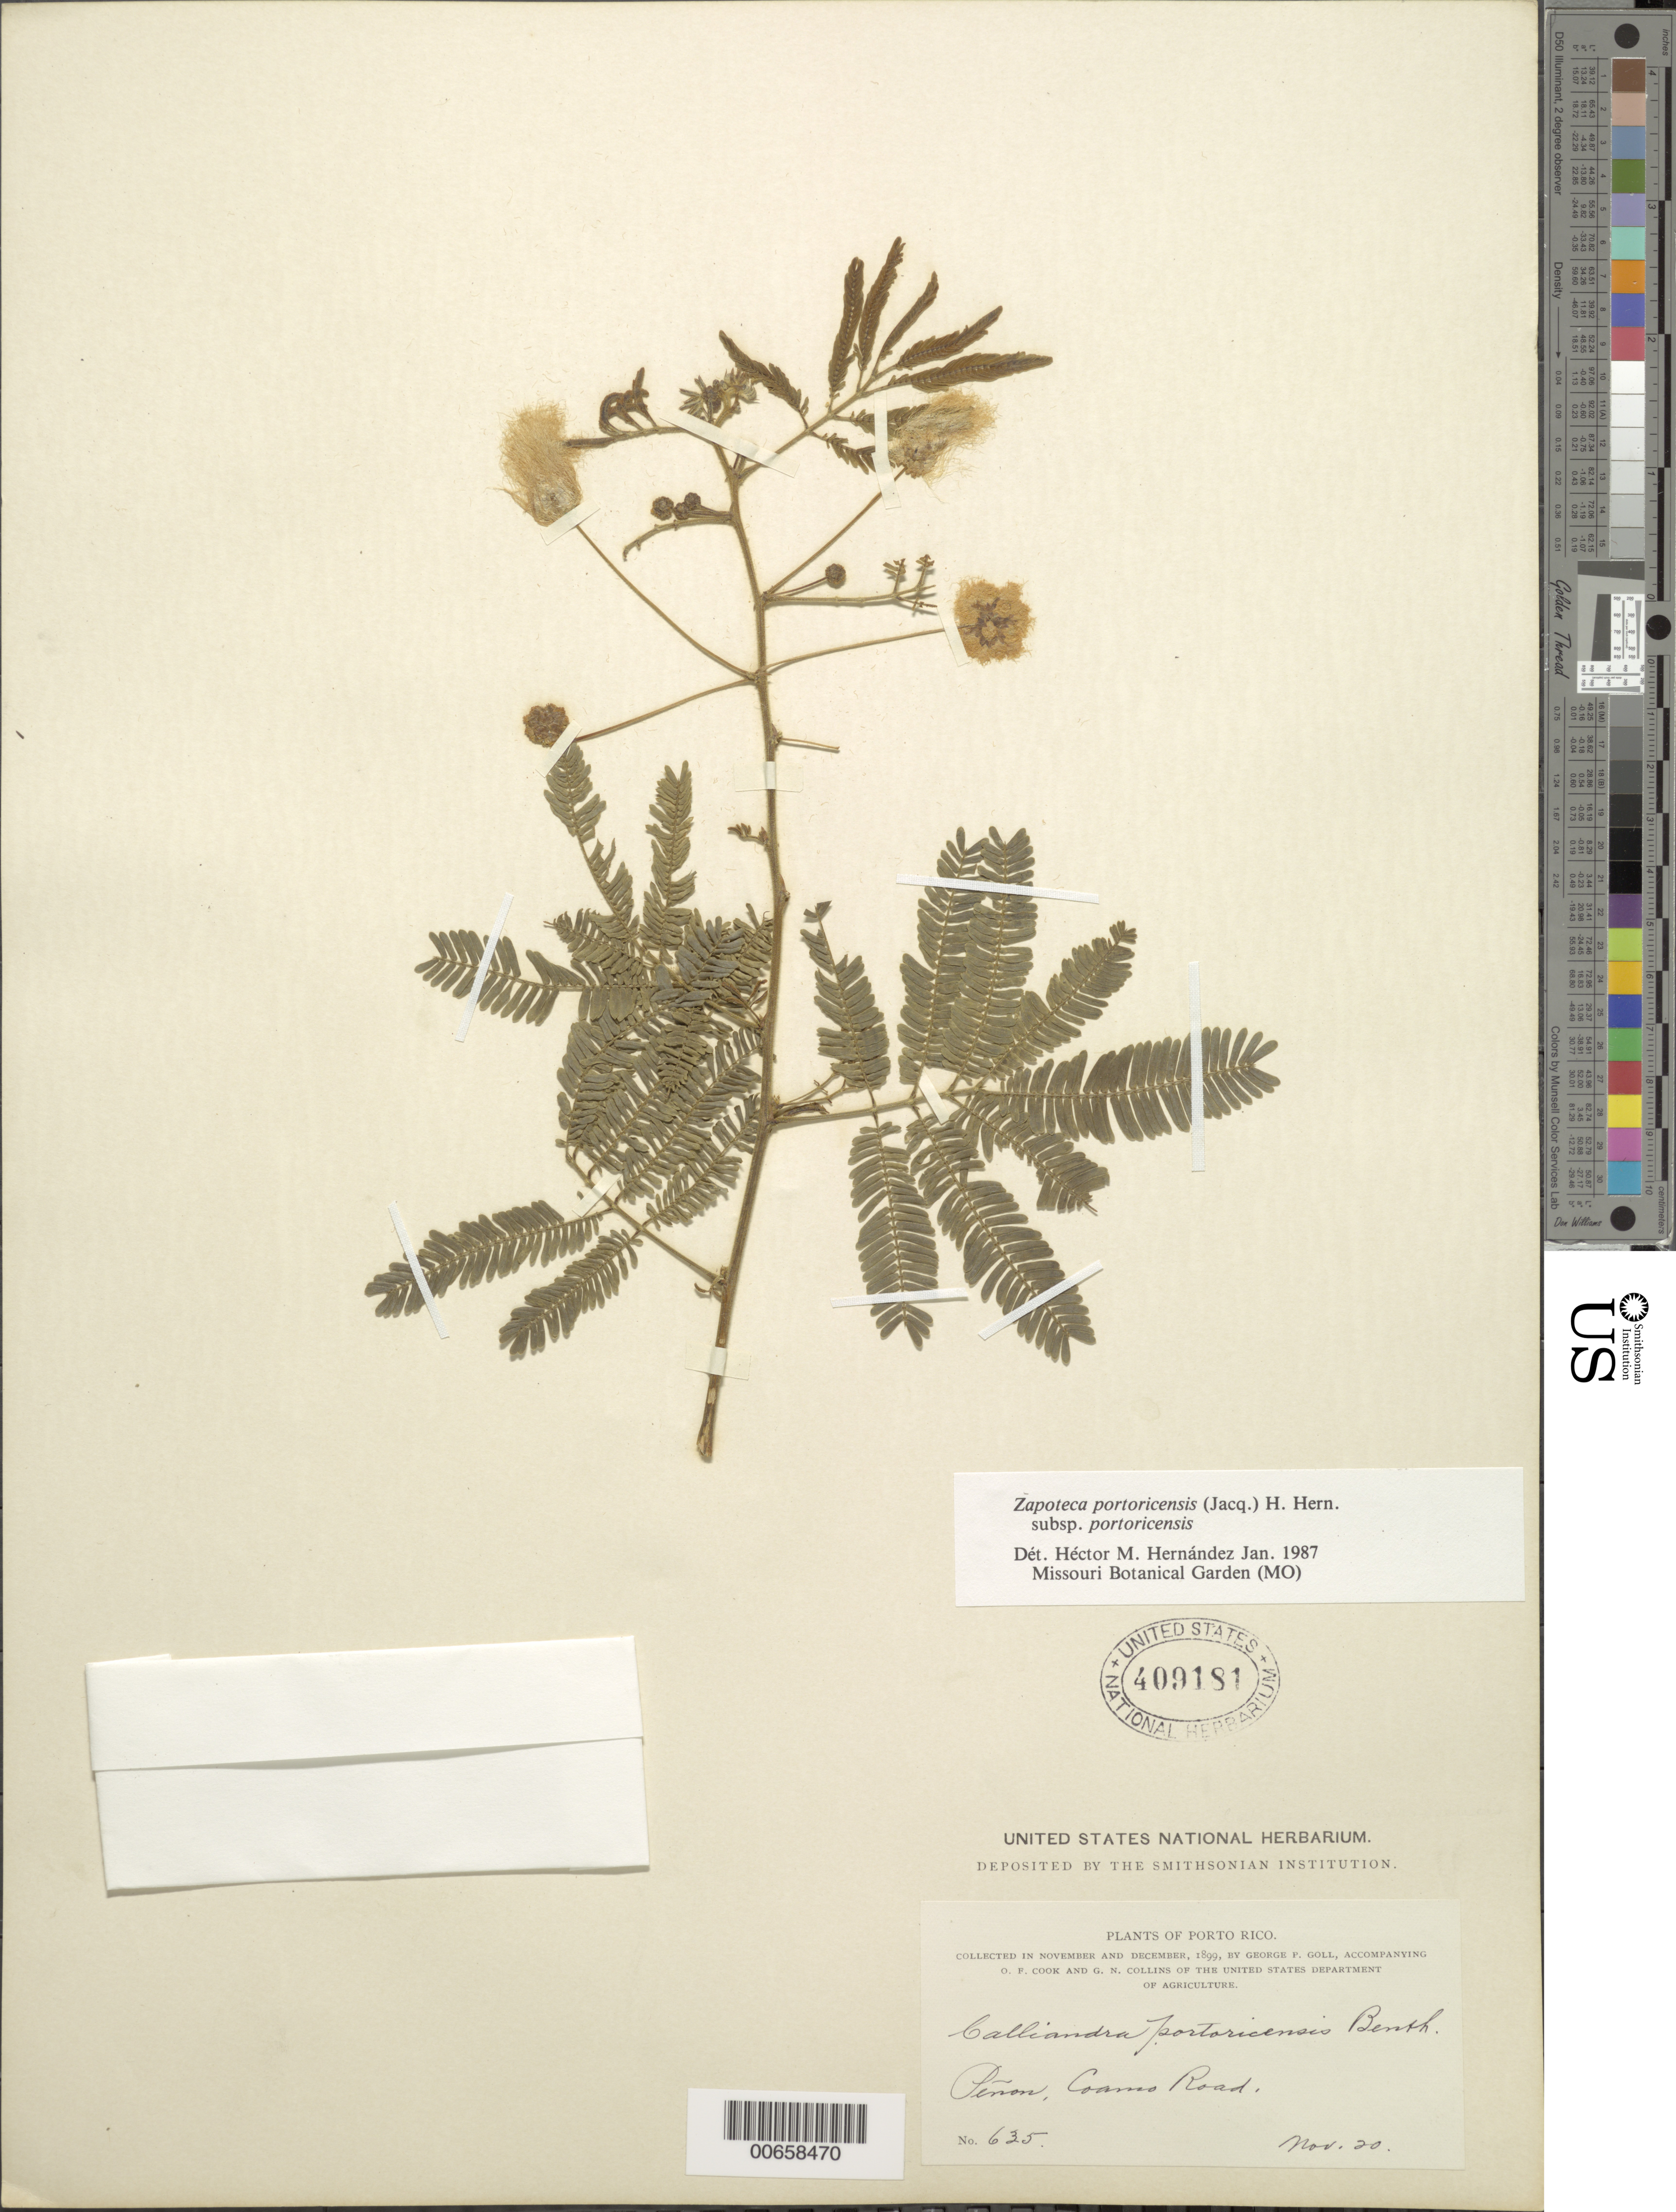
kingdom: Plantae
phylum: Tracheophyta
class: Magnoliopsida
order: Fabales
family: Fabaceae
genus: Zapoteca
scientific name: Zapoteca portoricensis subsp. portoricensis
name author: (Jacq.) H.M. Hern.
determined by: Hernandez, H. M., (MO), Missouri Botanical Garden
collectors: G. Goll, O. F. Cook & G. Collins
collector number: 635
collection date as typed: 20 Nov 1899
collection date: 1899-11-20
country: Puerto Rico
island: Greater Antilles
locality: Penon, Coamo Rd.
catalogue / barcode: US 409181